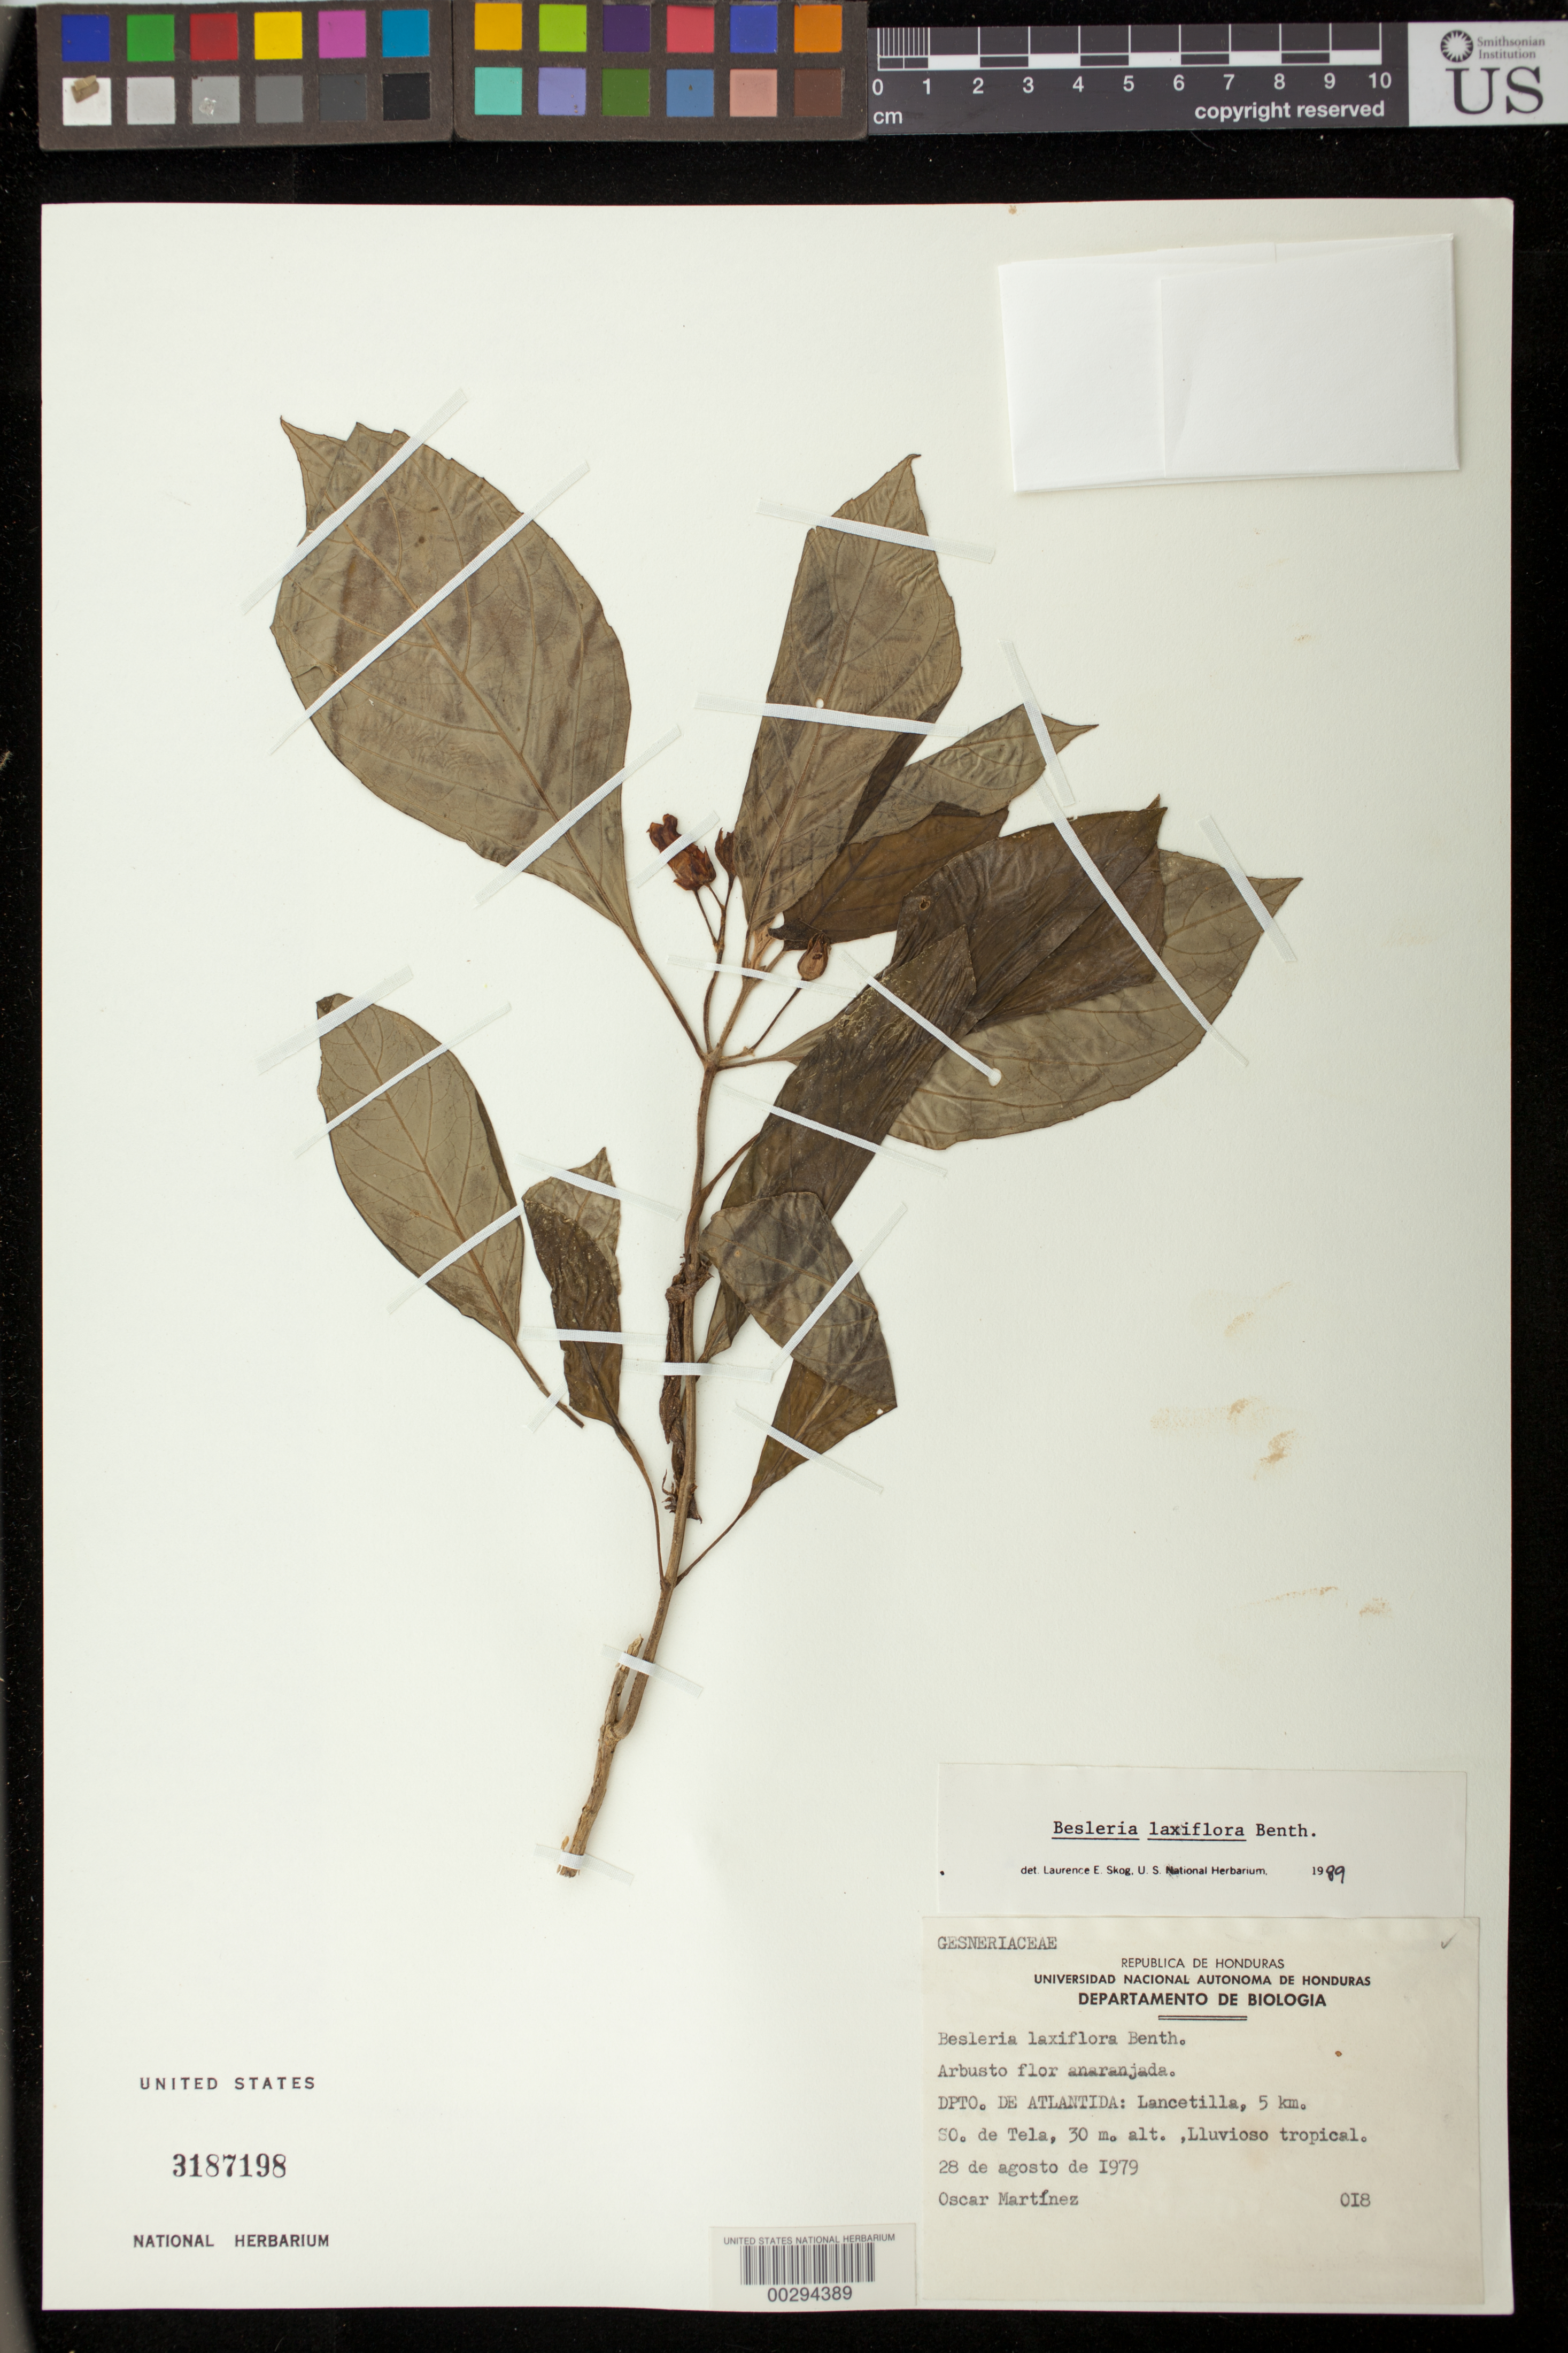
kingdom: Plantae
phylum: Tracheophyta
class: Magnoliopsida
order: Lamiales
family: Gesneriaceae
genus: Besleria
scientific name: Besleria laxiflora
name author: Benth.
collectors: O. Martínez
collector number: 18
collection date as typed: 28 Aug 1979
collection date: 1979-08-28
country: Honduras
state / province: Atlántida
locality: Lancetilla, 5 km SW of Tela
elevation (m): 30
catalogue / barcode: US 3187198